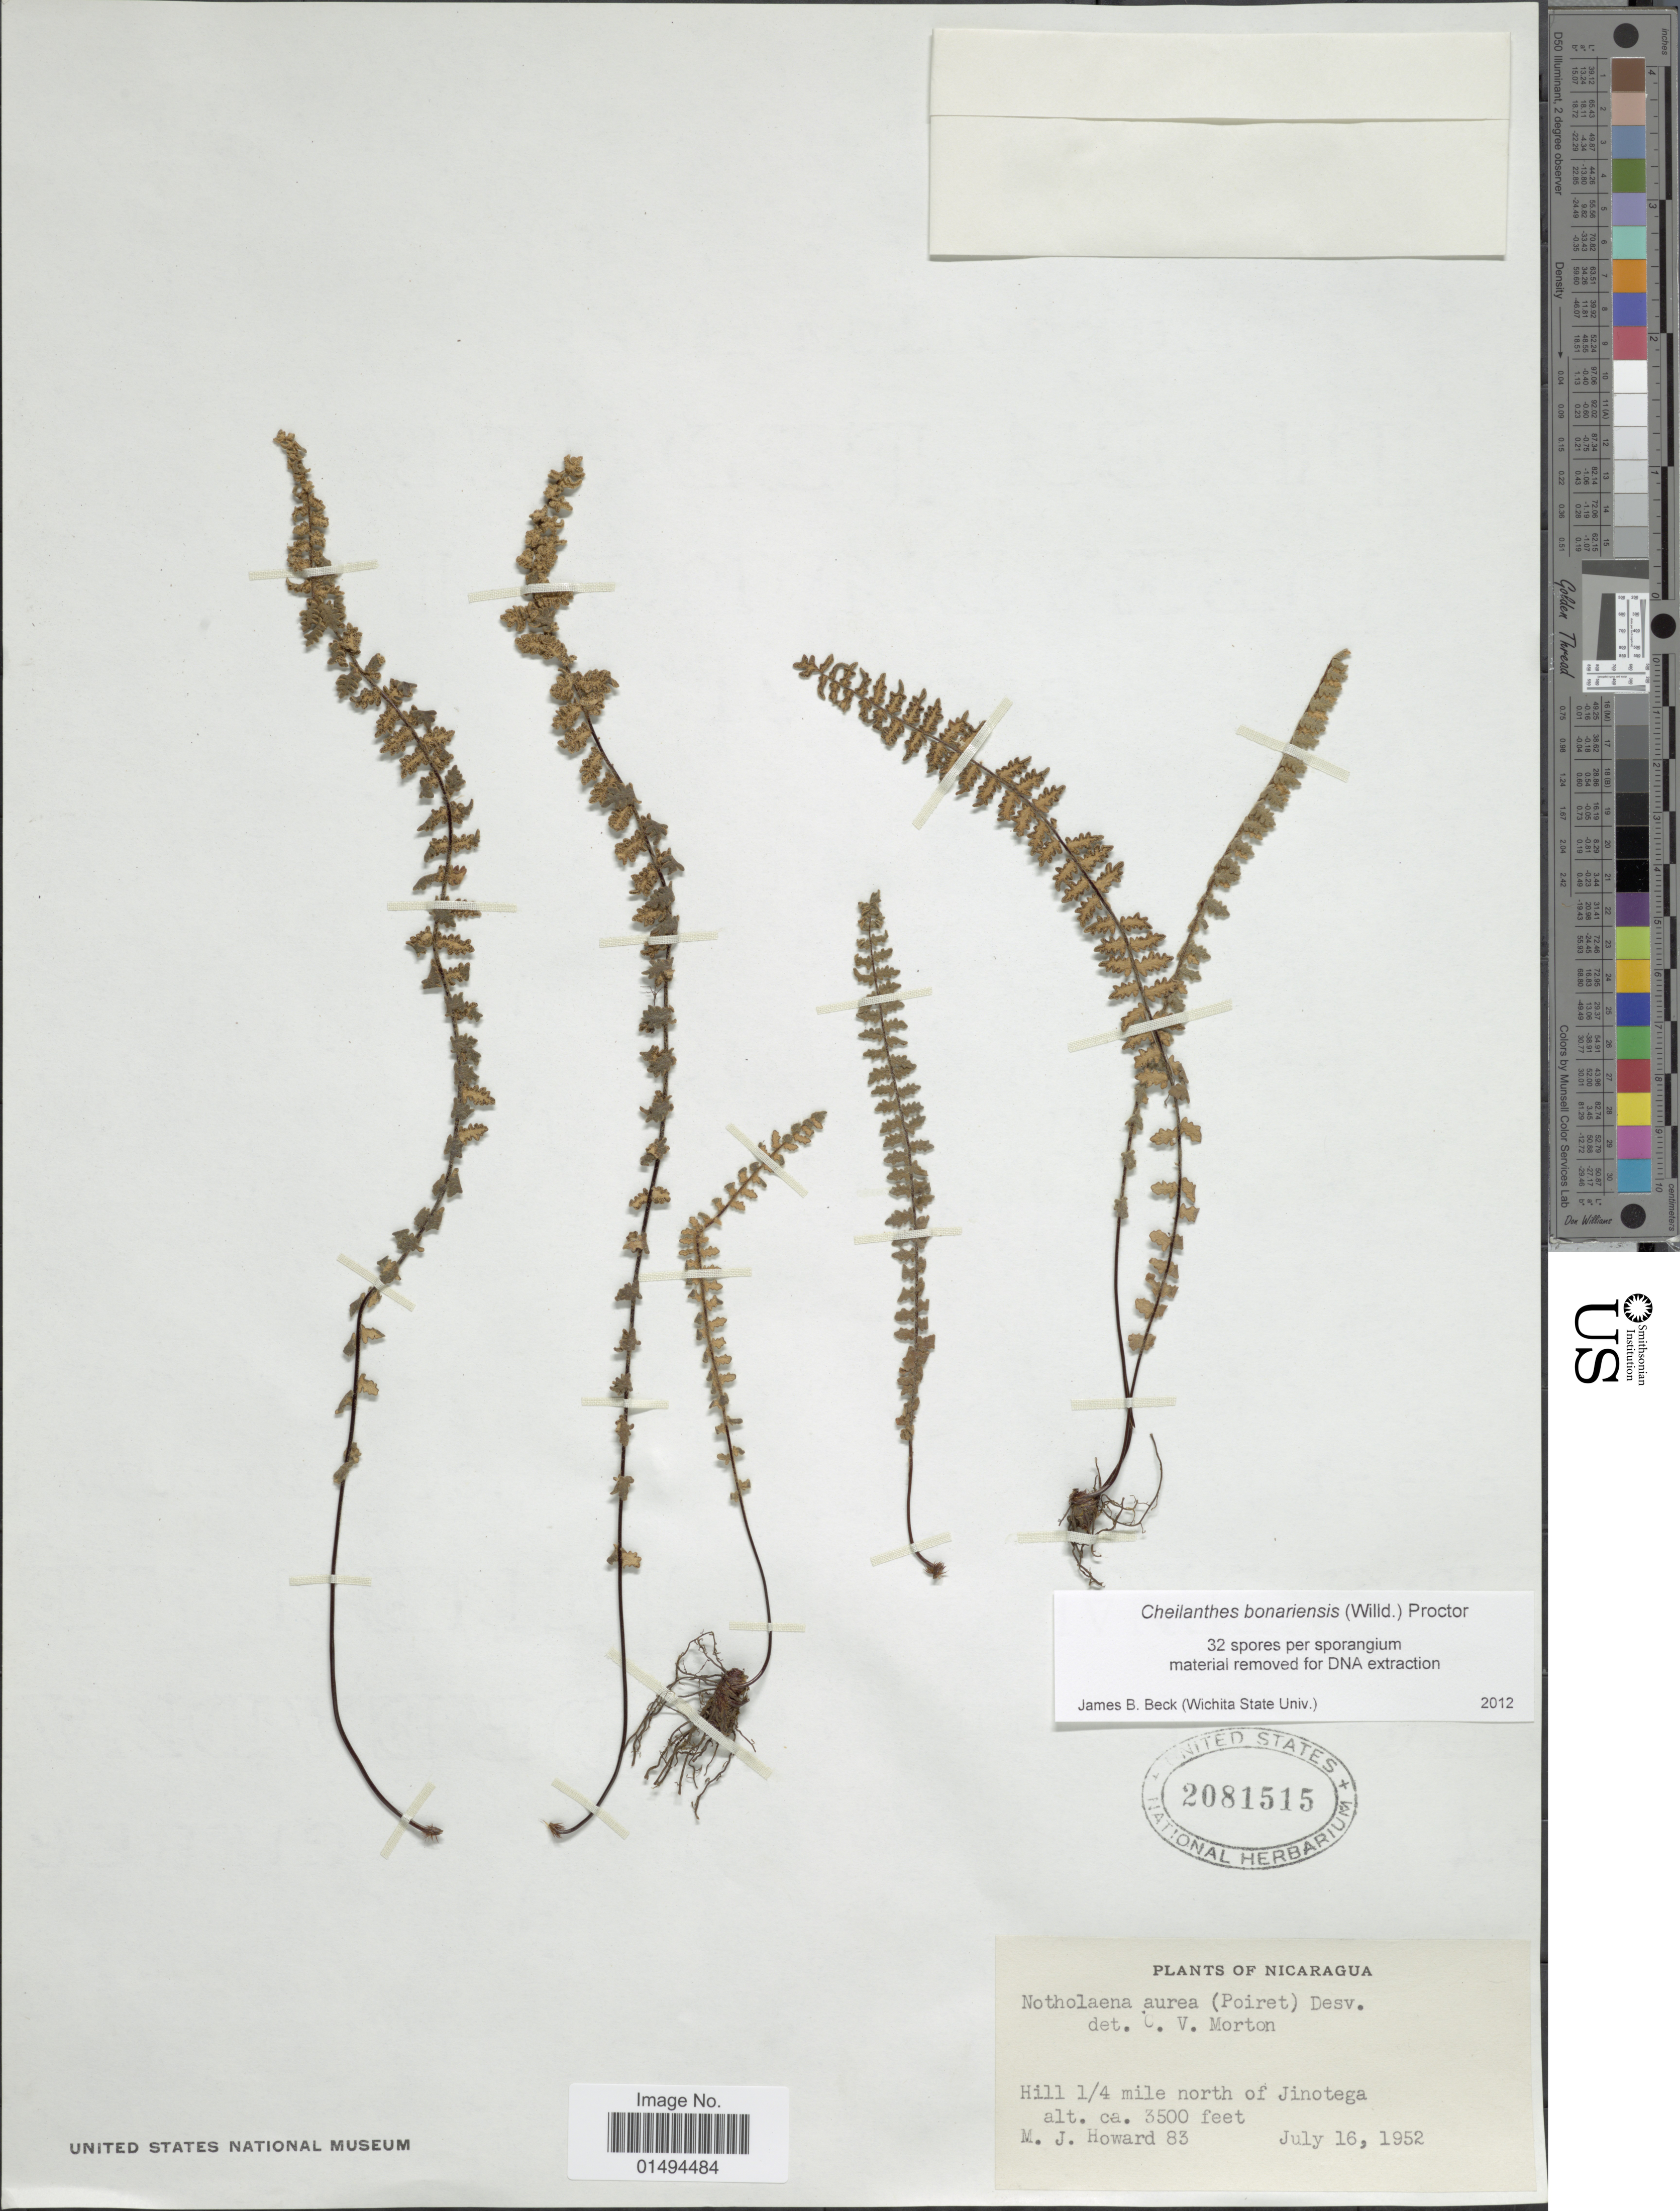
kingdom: Plantae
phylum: Tracheophyta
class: Polypodiopsida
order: Polypodiales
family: Pteridaceae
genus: Myriopteris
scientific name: Myriopteris aurea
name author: (Poir.) Grusz & Windham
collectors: M. Howard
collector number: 83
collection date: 1952-07-16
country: Nicaragua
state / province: Jinotega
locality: Hill 1/4 mile north of jinotega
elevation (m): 1067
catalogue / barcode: US 2081515